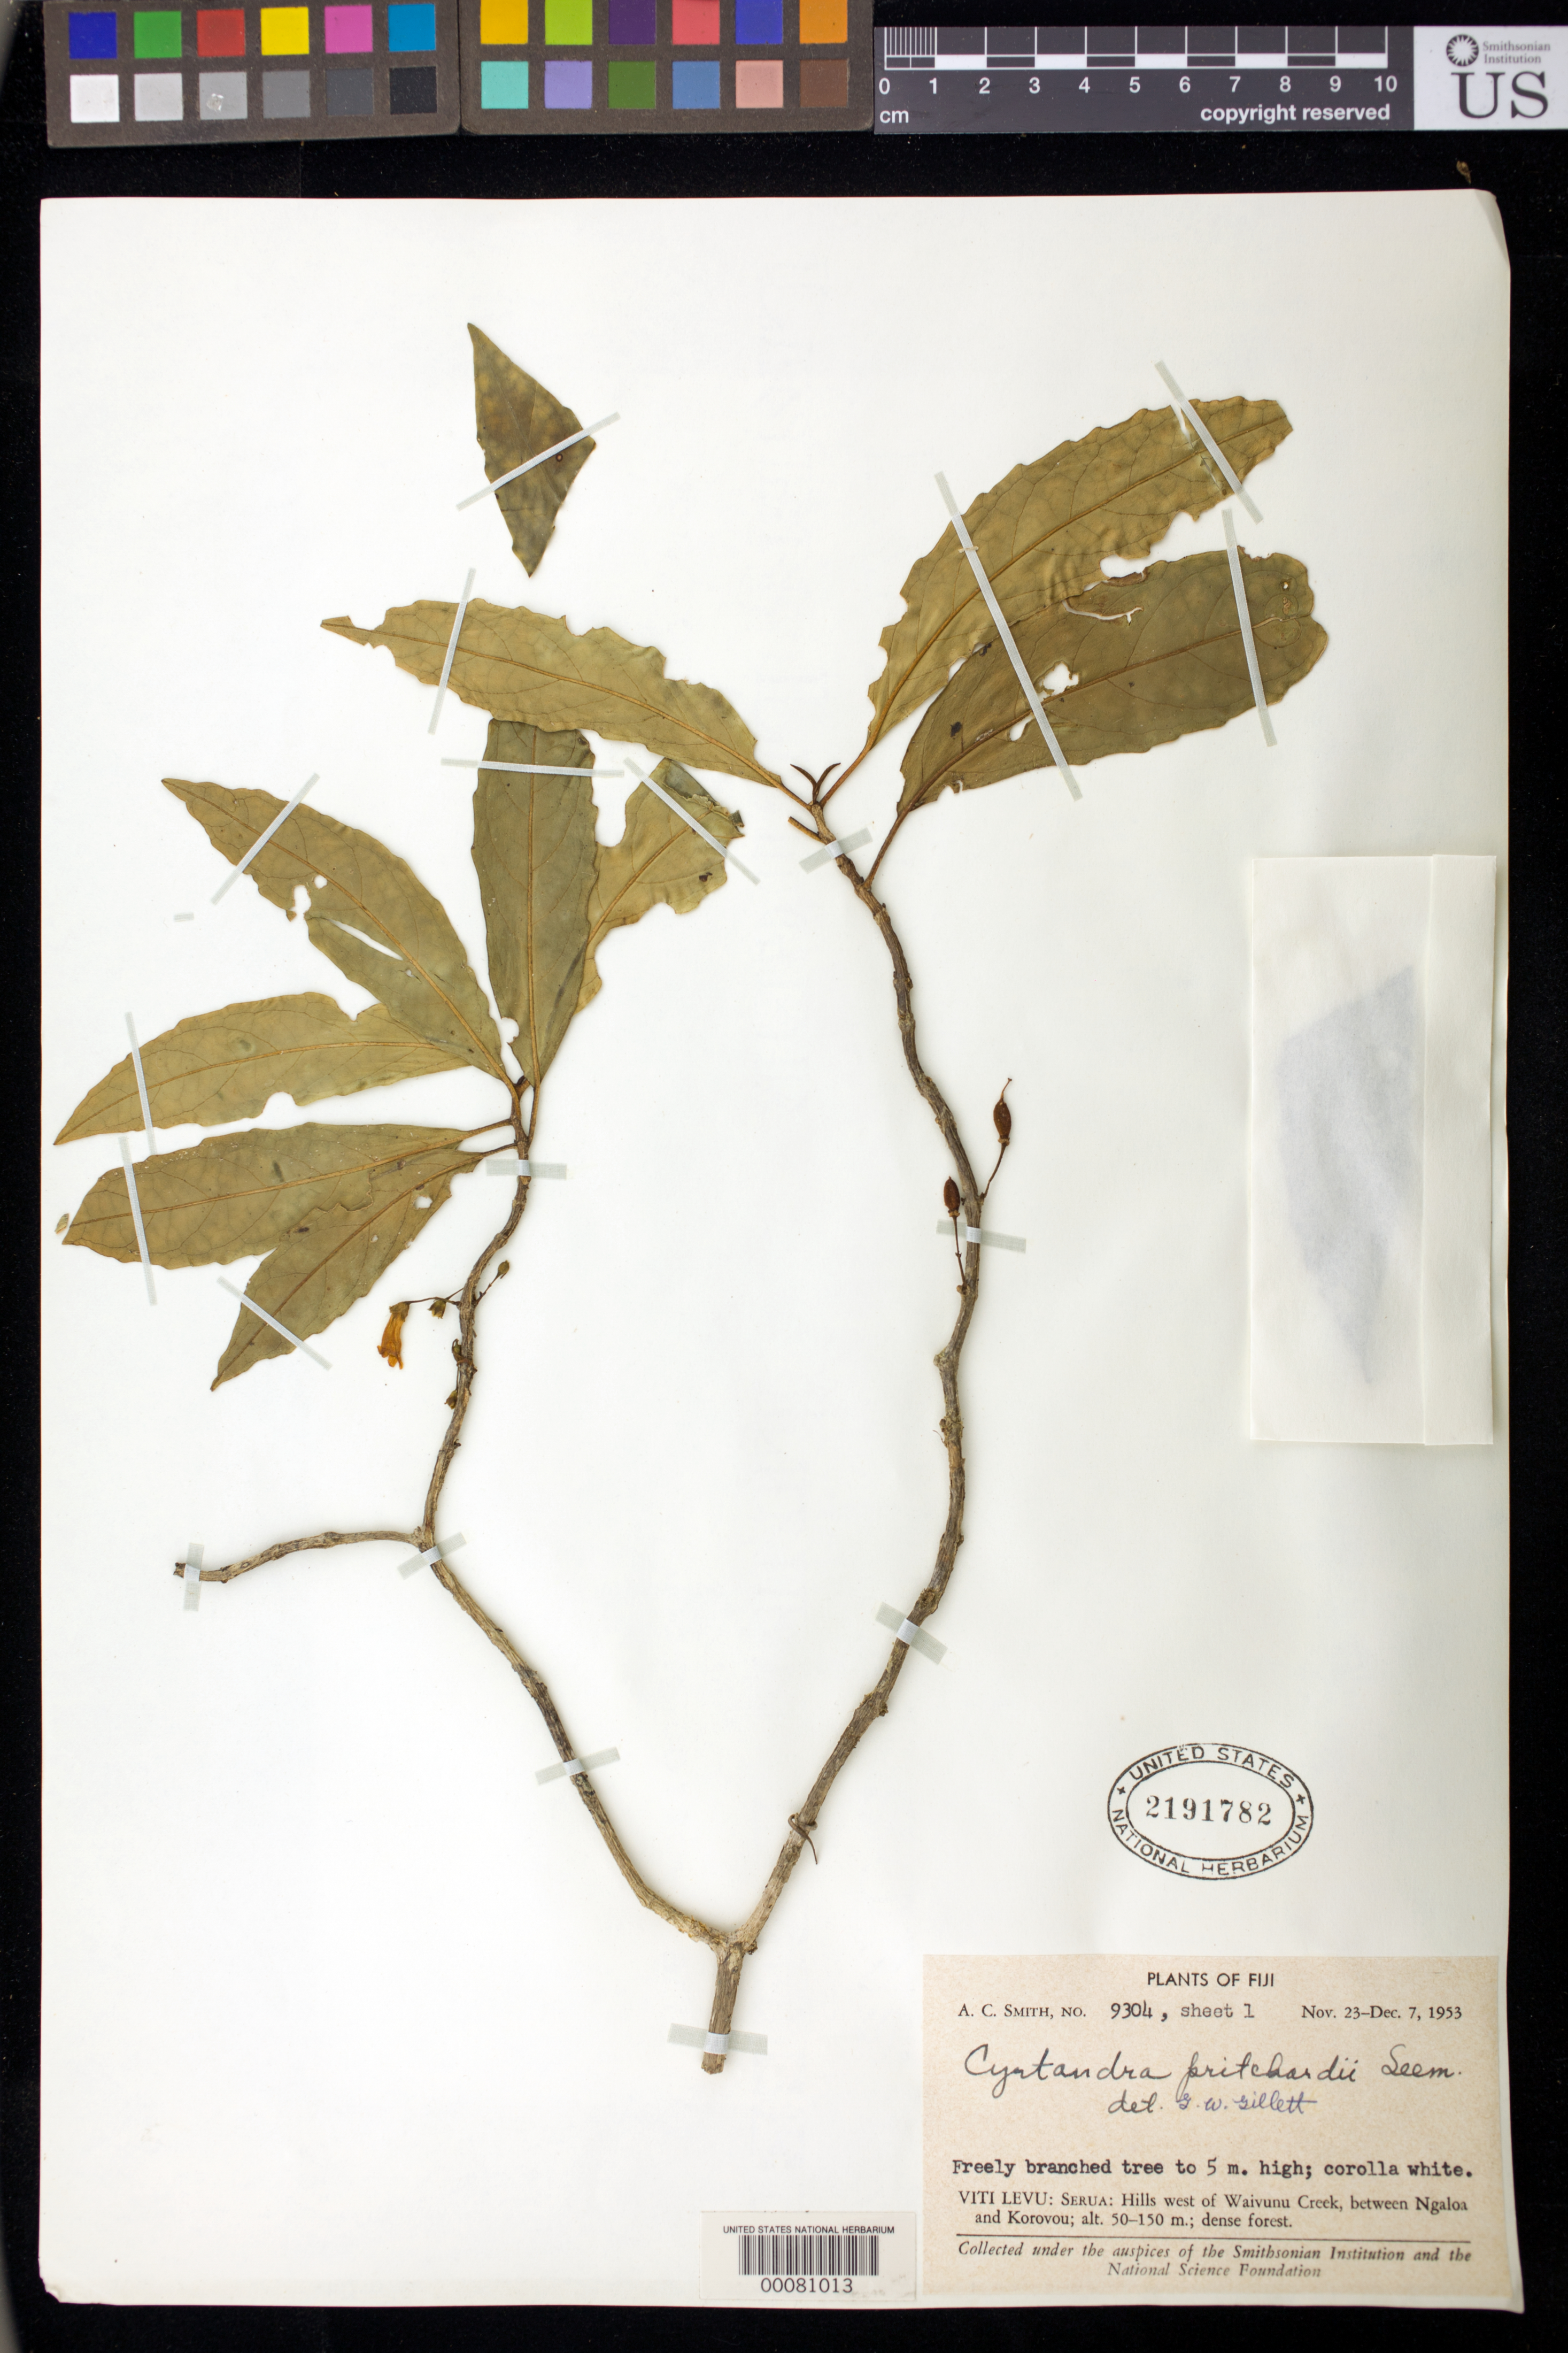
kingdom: Plantae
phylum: Tracheophyta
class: Magnoliopsida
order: Lamiales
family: Gesneriaceae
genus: Cyrtandra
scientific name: Cyrtandra pritchardii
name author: Seem.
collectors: A. C. Smith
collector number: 9304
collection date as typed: Nov-Dec 1953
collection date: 1953-11/1953-12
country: Fiji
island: Viti Levu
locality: Serua, hills w of waivunu creek, between ngaloa and korovou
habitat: Dense forest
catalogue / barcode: US 2191782